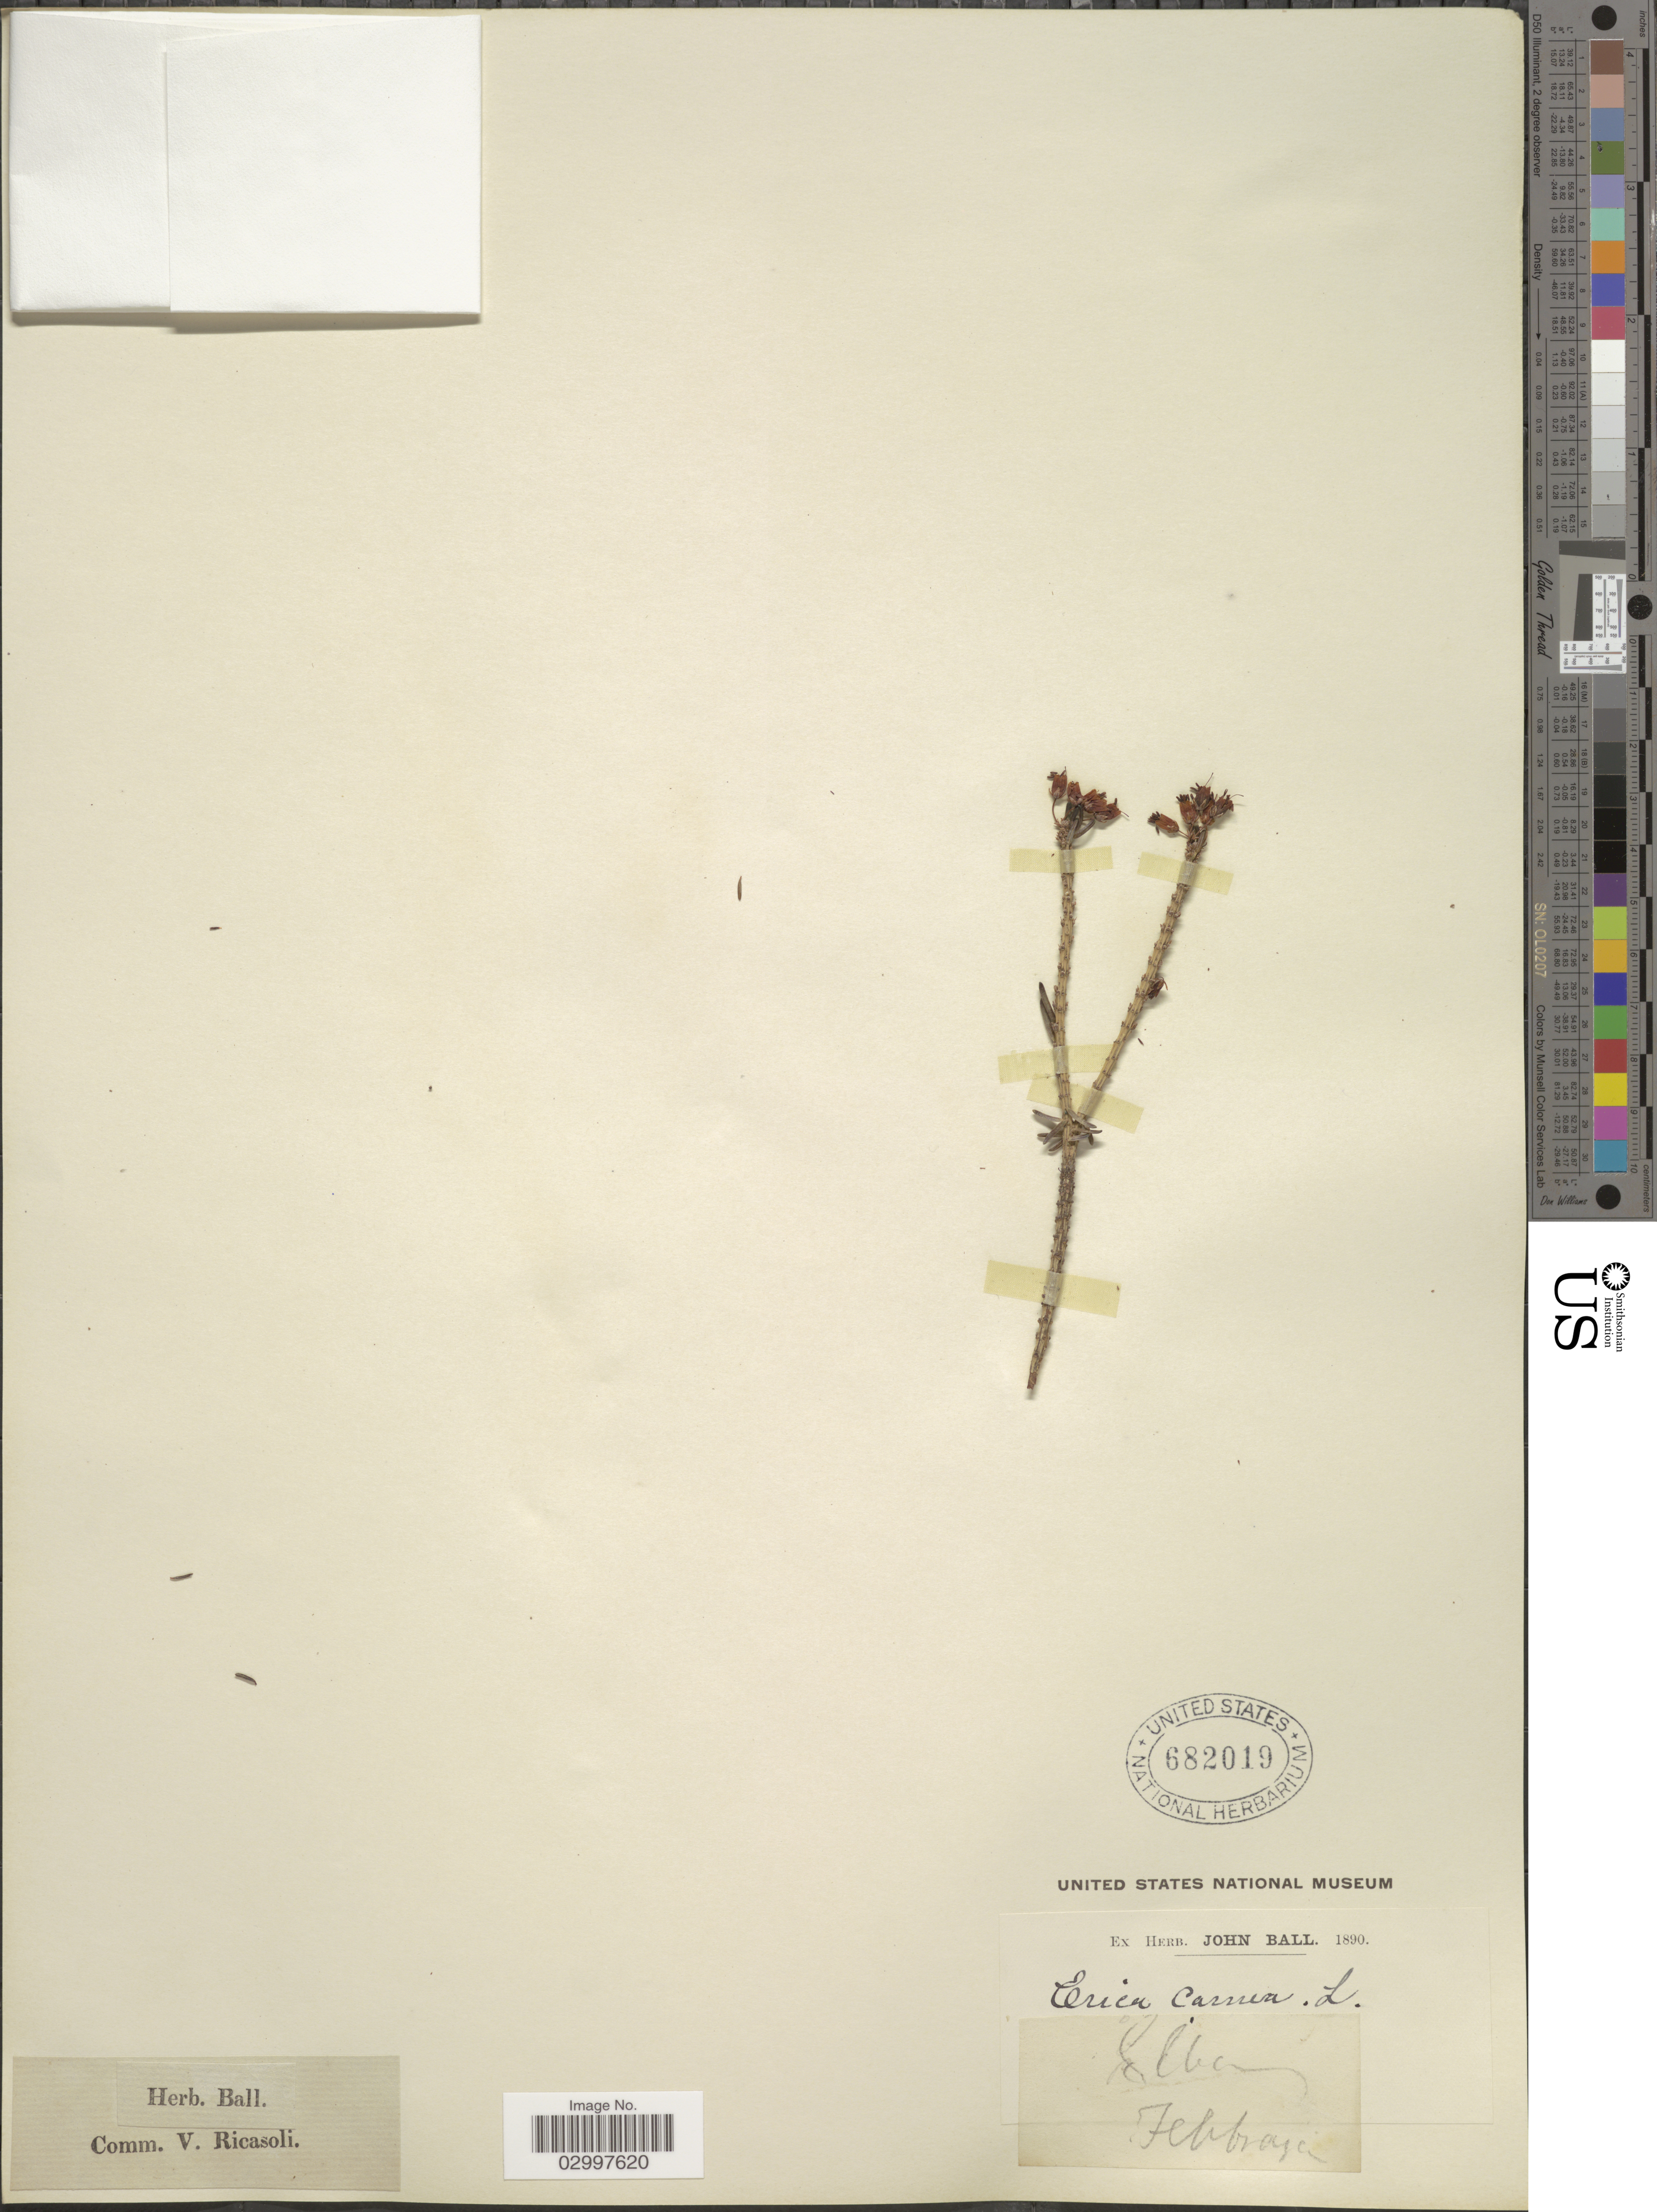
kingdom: Plantae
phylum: Tracheophyta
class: Magnoliopsida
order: Ericales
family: Ericaceae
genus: Erica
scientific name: Erica carnea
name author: L.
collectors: ex herb. John Ball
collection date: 1890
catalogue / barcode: US 682019